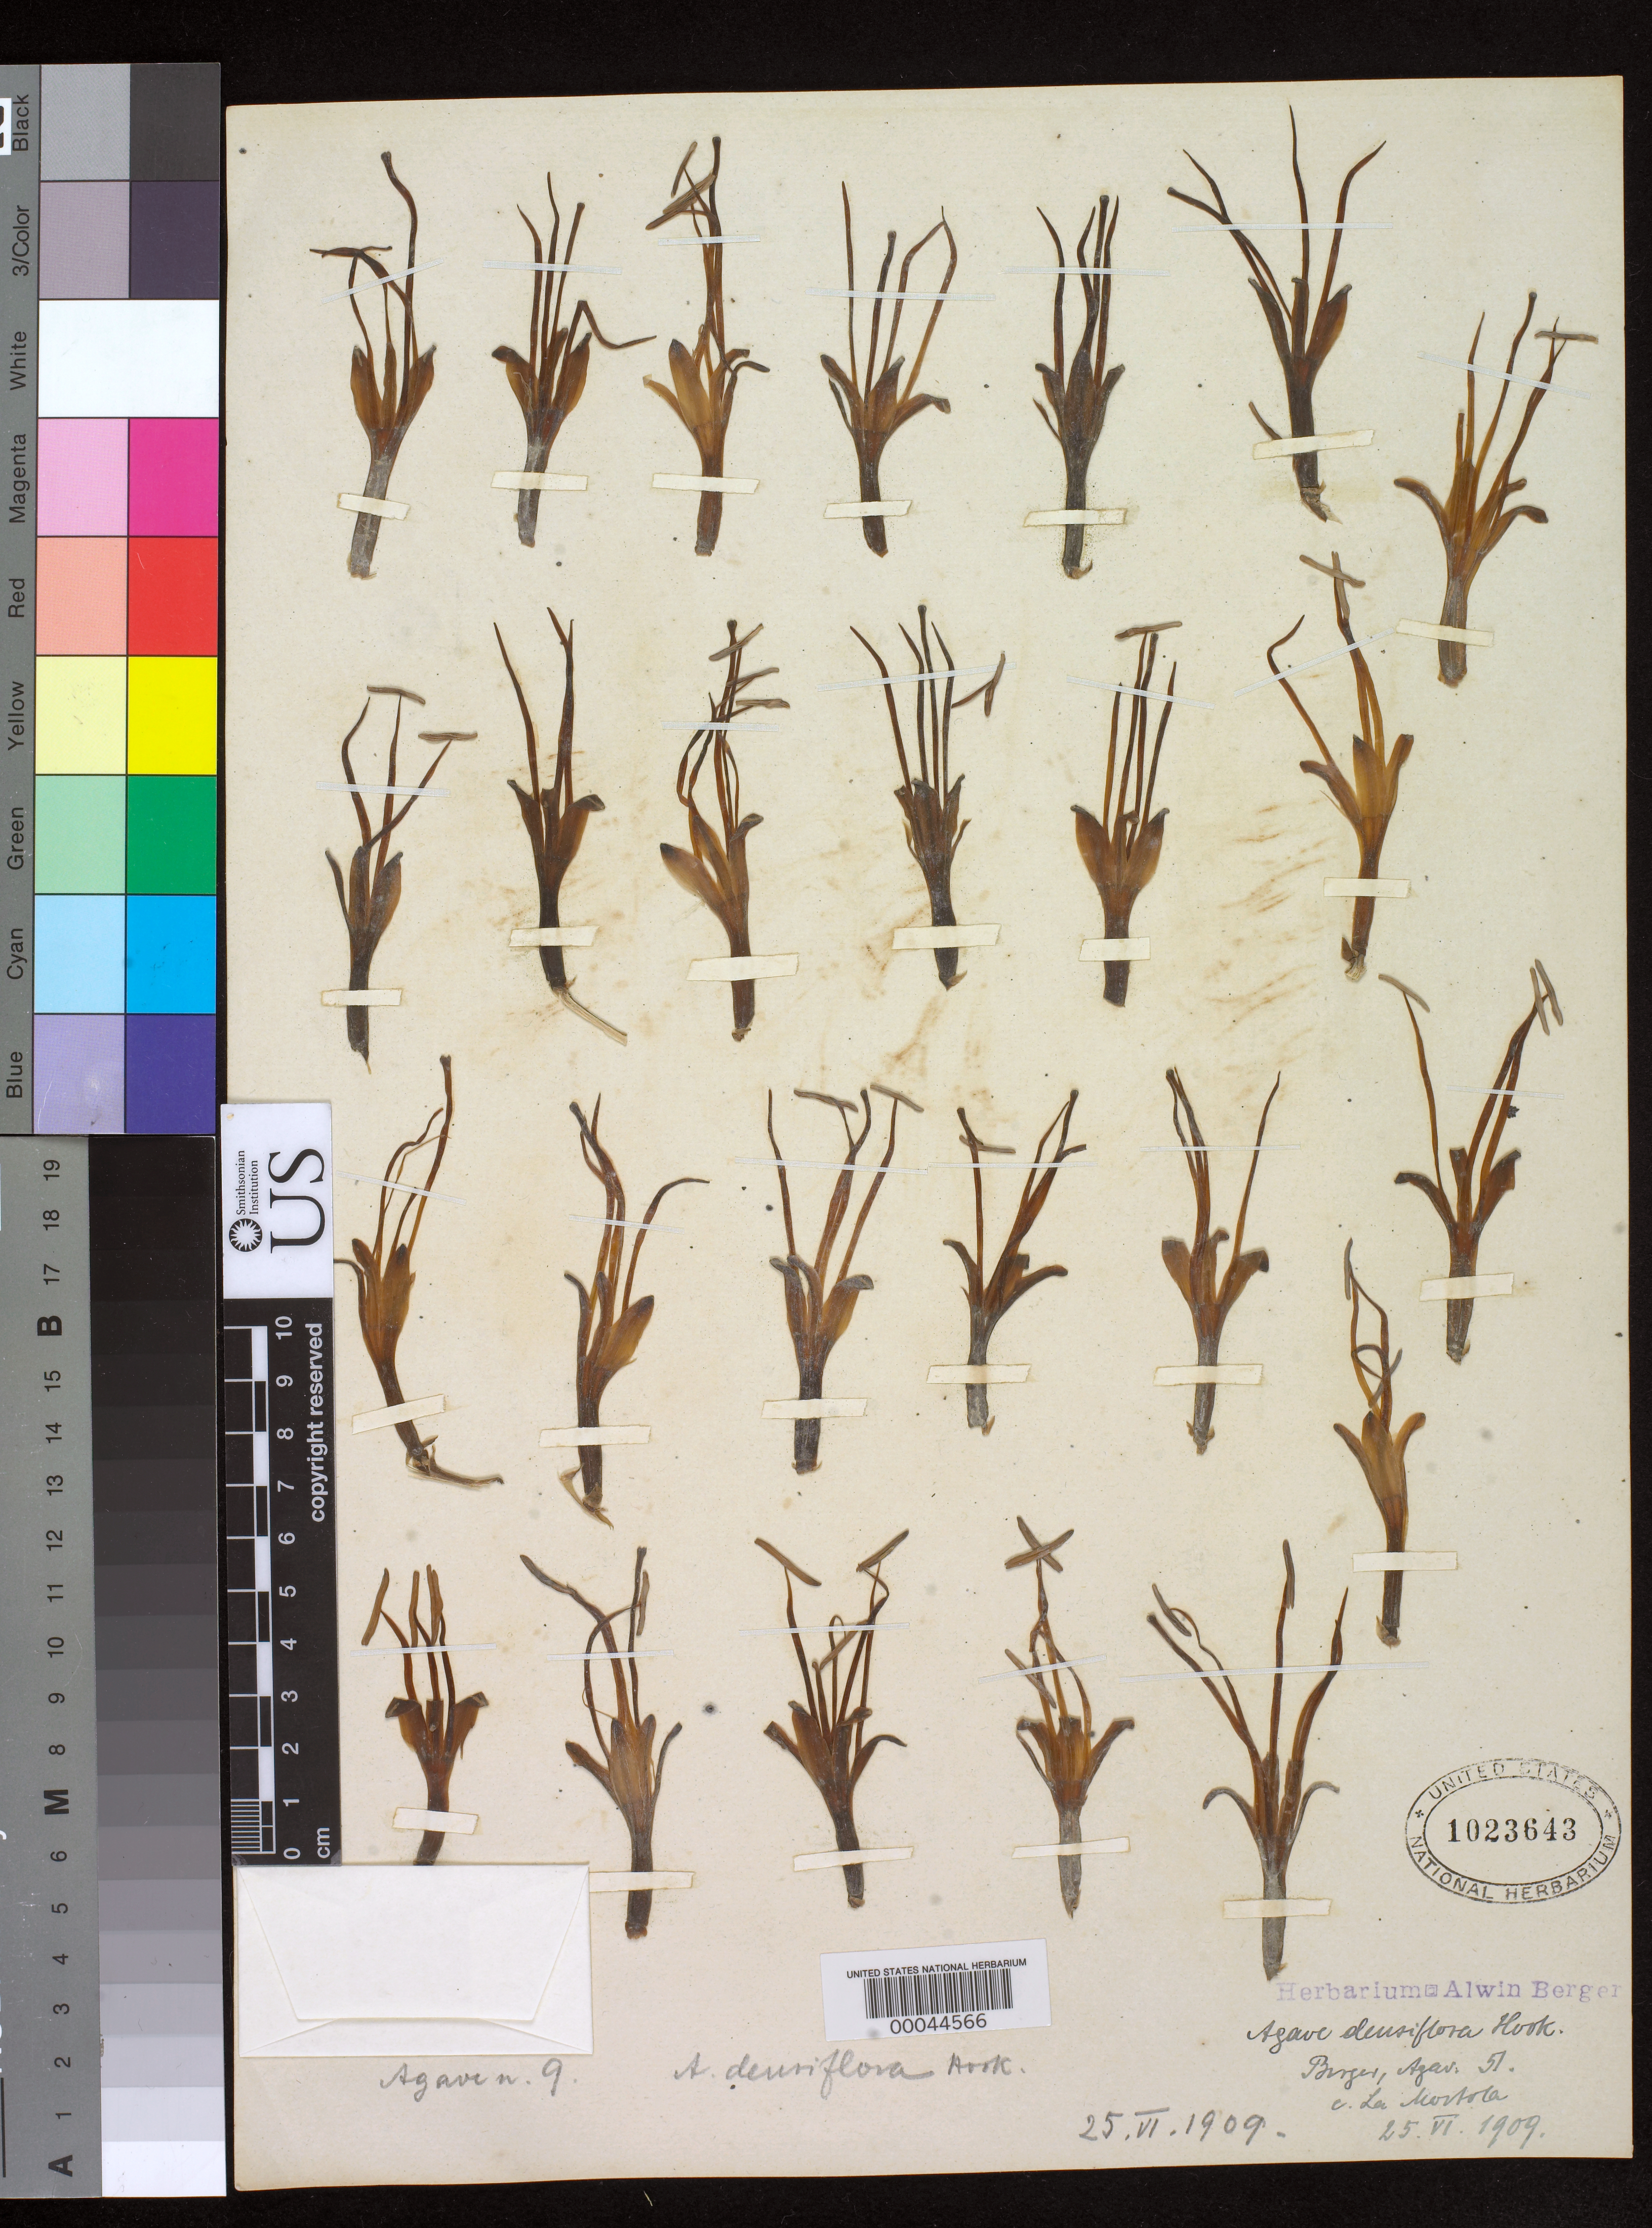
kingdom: Plantae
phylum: Tracheophyta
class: Liliopsida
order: Asparagales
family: Asparagaceae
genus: Agave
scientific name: Agave polyacantha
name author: Haw.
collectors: ex herb. A. Berger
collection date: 1909-06-02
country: Mexico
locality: Cultivated at La Mortola, Italy.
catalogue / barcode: US 1023643